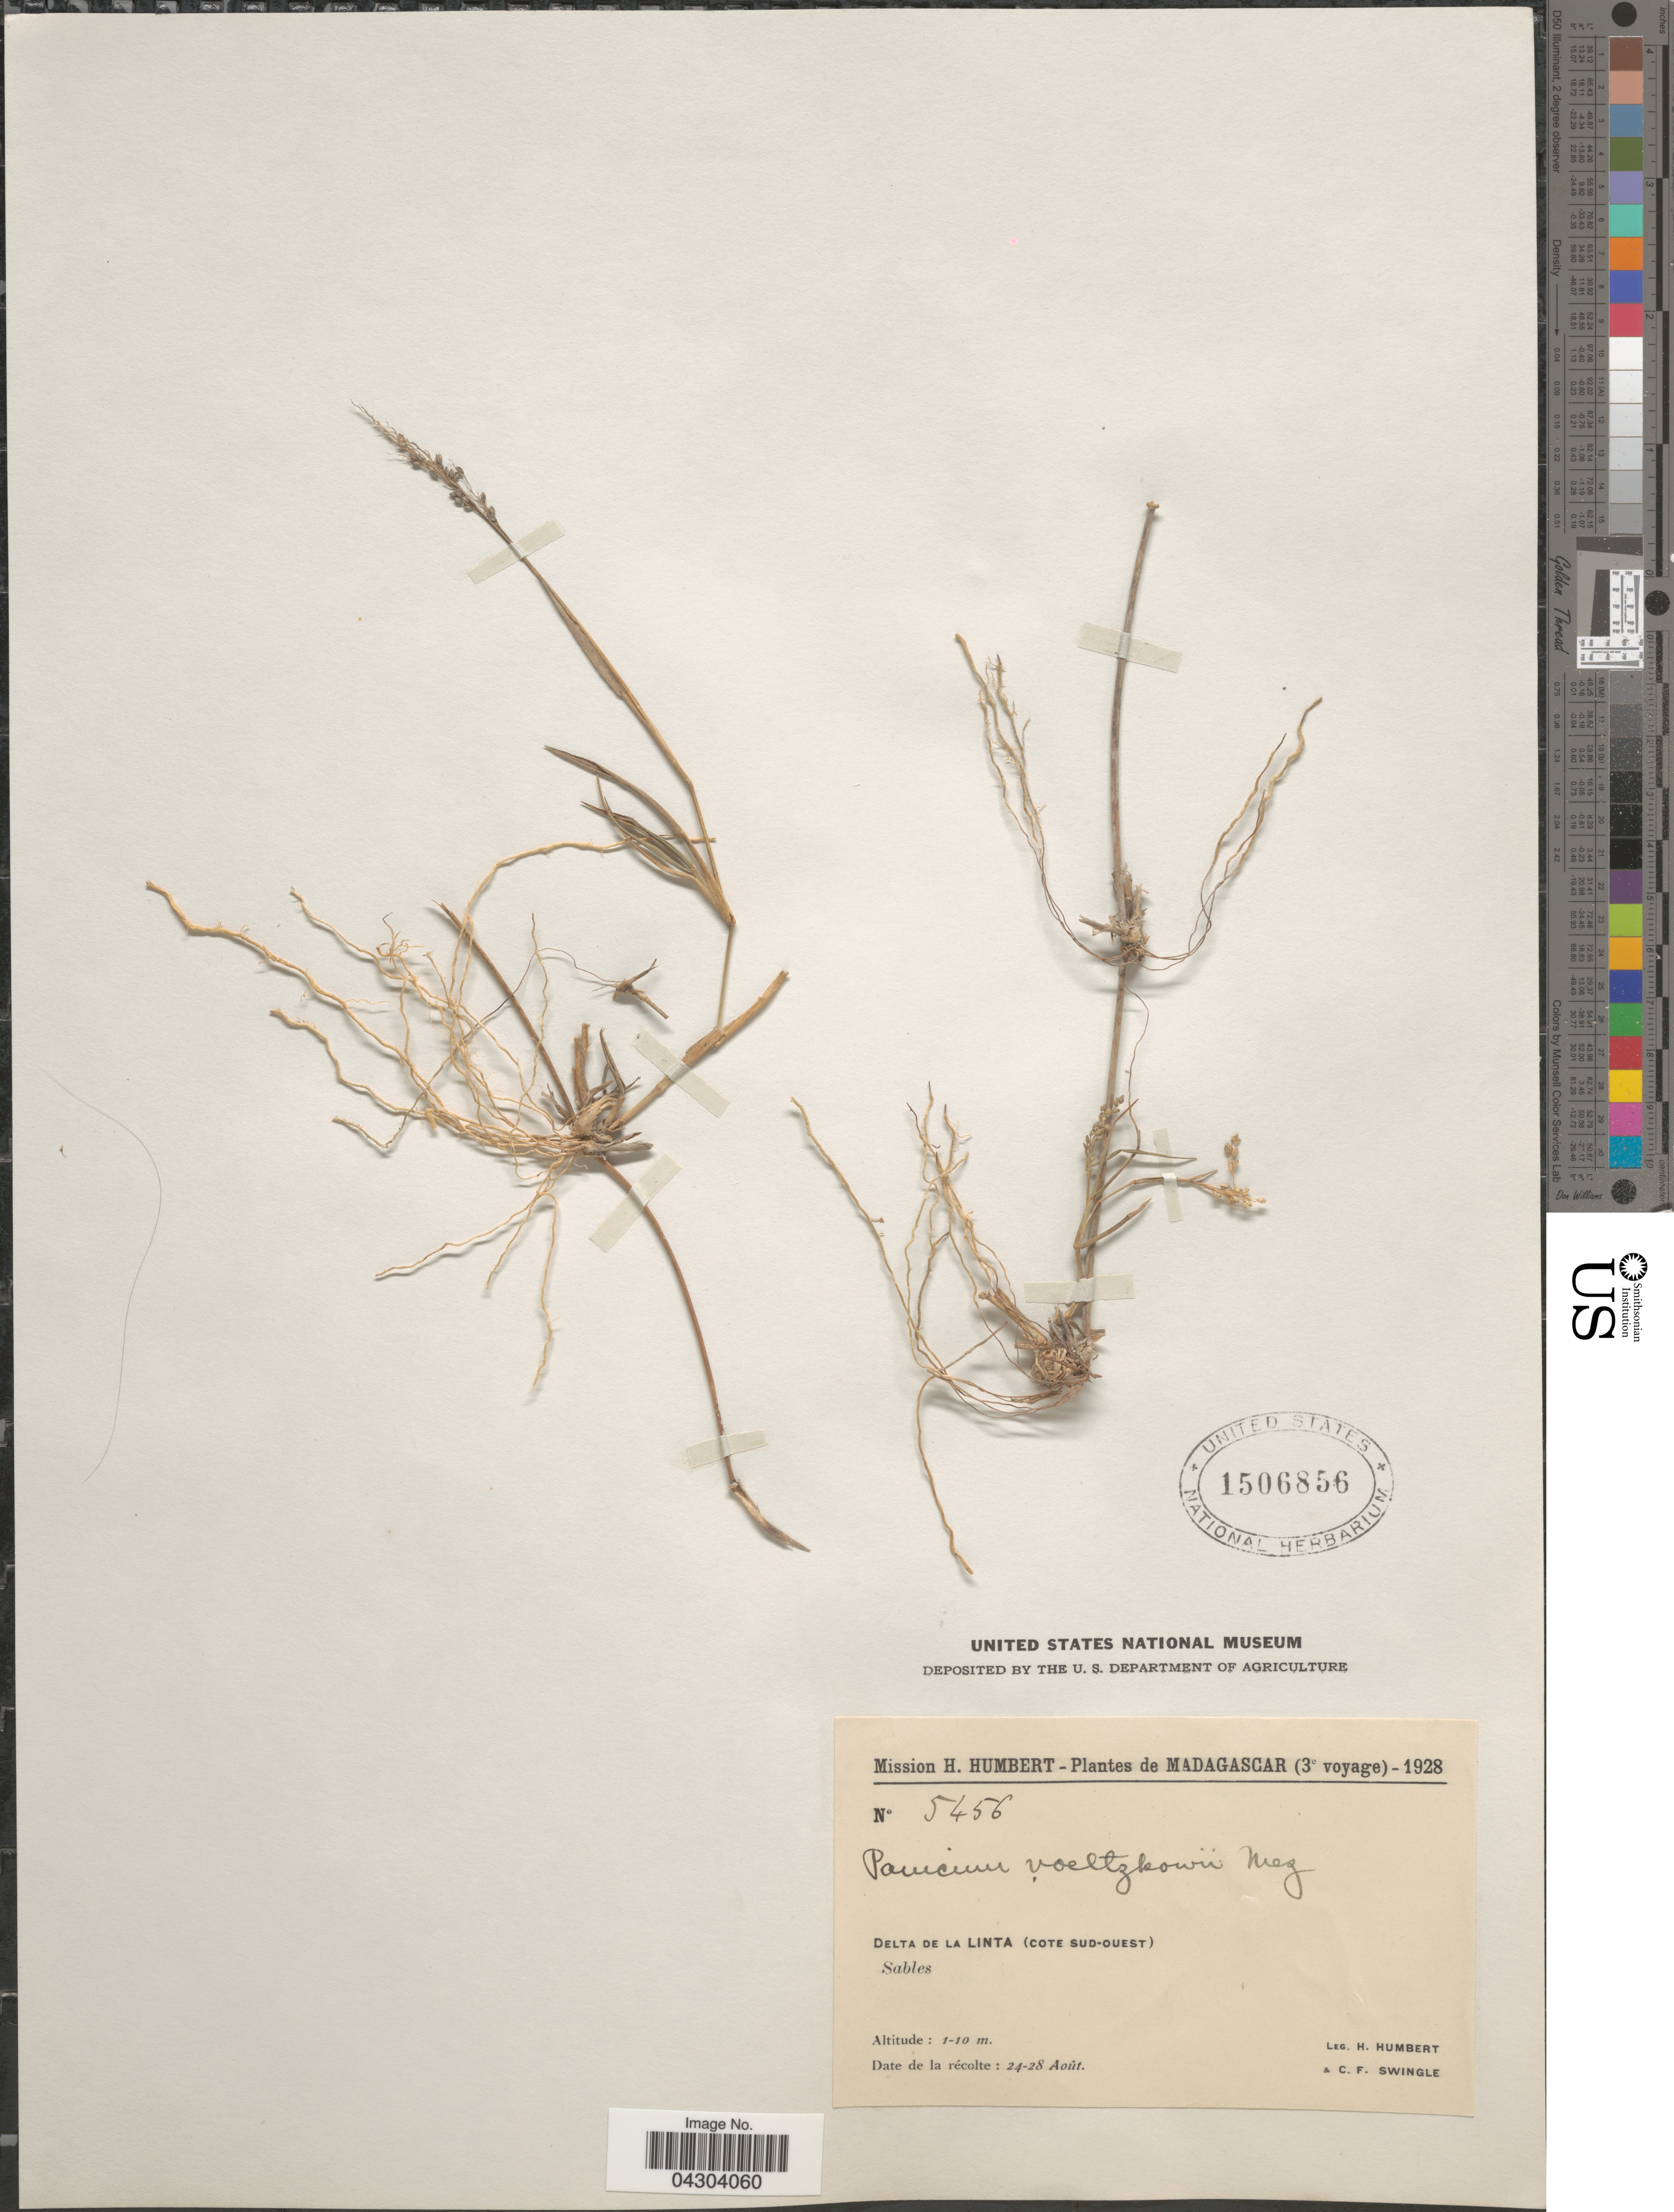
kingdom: Plantae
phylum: Tracheophyta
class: Liliopsida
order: Poales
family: Poaceae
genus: Panicum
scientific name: Panicum voeltzkowii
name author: Mez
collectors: H. Humbert & C. Swingle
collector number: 5456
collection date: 1928-08-24/1928-08-28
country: Madagascar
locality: Madagascar (3e voyage) - 1928. Delta de la Linta (cote Sud-Ouest).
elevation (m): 1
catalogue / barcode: US 1506856